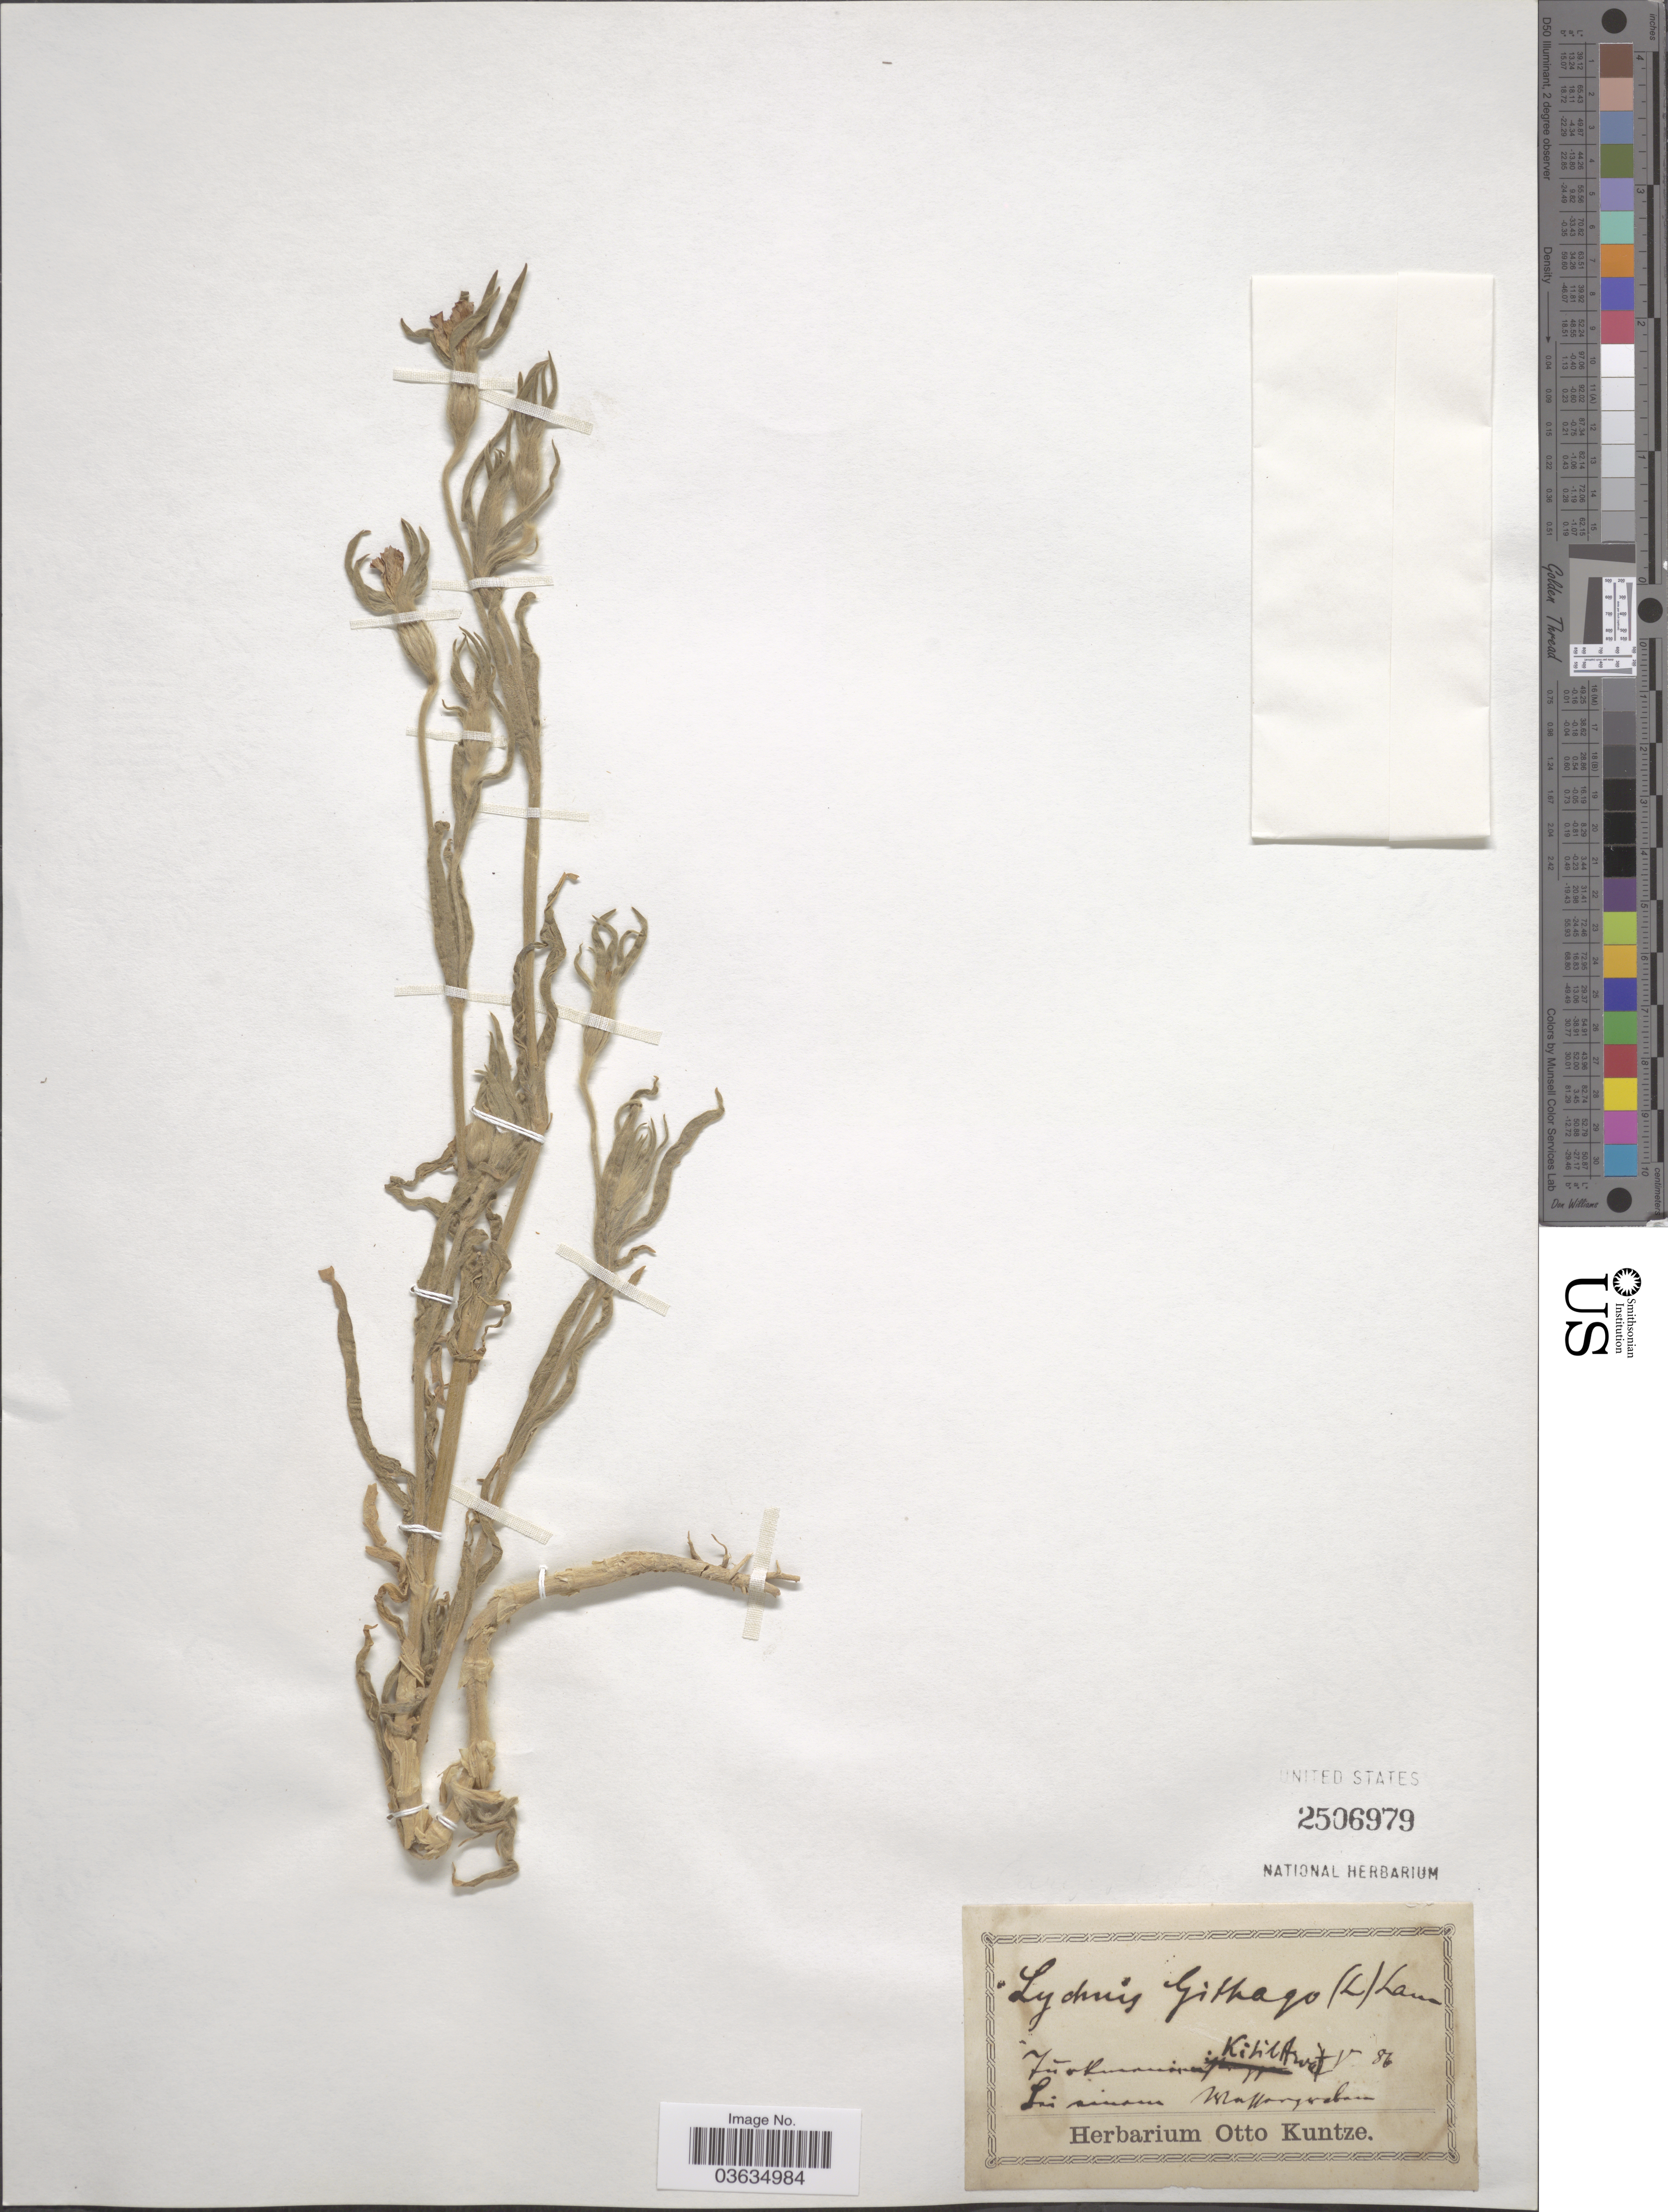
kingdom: Plantae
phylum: Tracheophyta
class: Magnoliopsida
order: Caryophyllales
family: Caryophyllaceae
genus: Agrostemma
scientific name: Agrostemma githago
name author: L.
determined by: Strong, Mark T., (BOT), Smithsonian Institution - National Museum of Natural History (UNITED STATES)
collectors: ex herb. Otto Kuntze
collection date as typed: Transcribed d/m/y: /5/86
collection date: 1886-05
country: Turkmenistan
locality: In Kuniansen Kisil Arwat. [interpreted]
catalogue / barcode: US 2506979